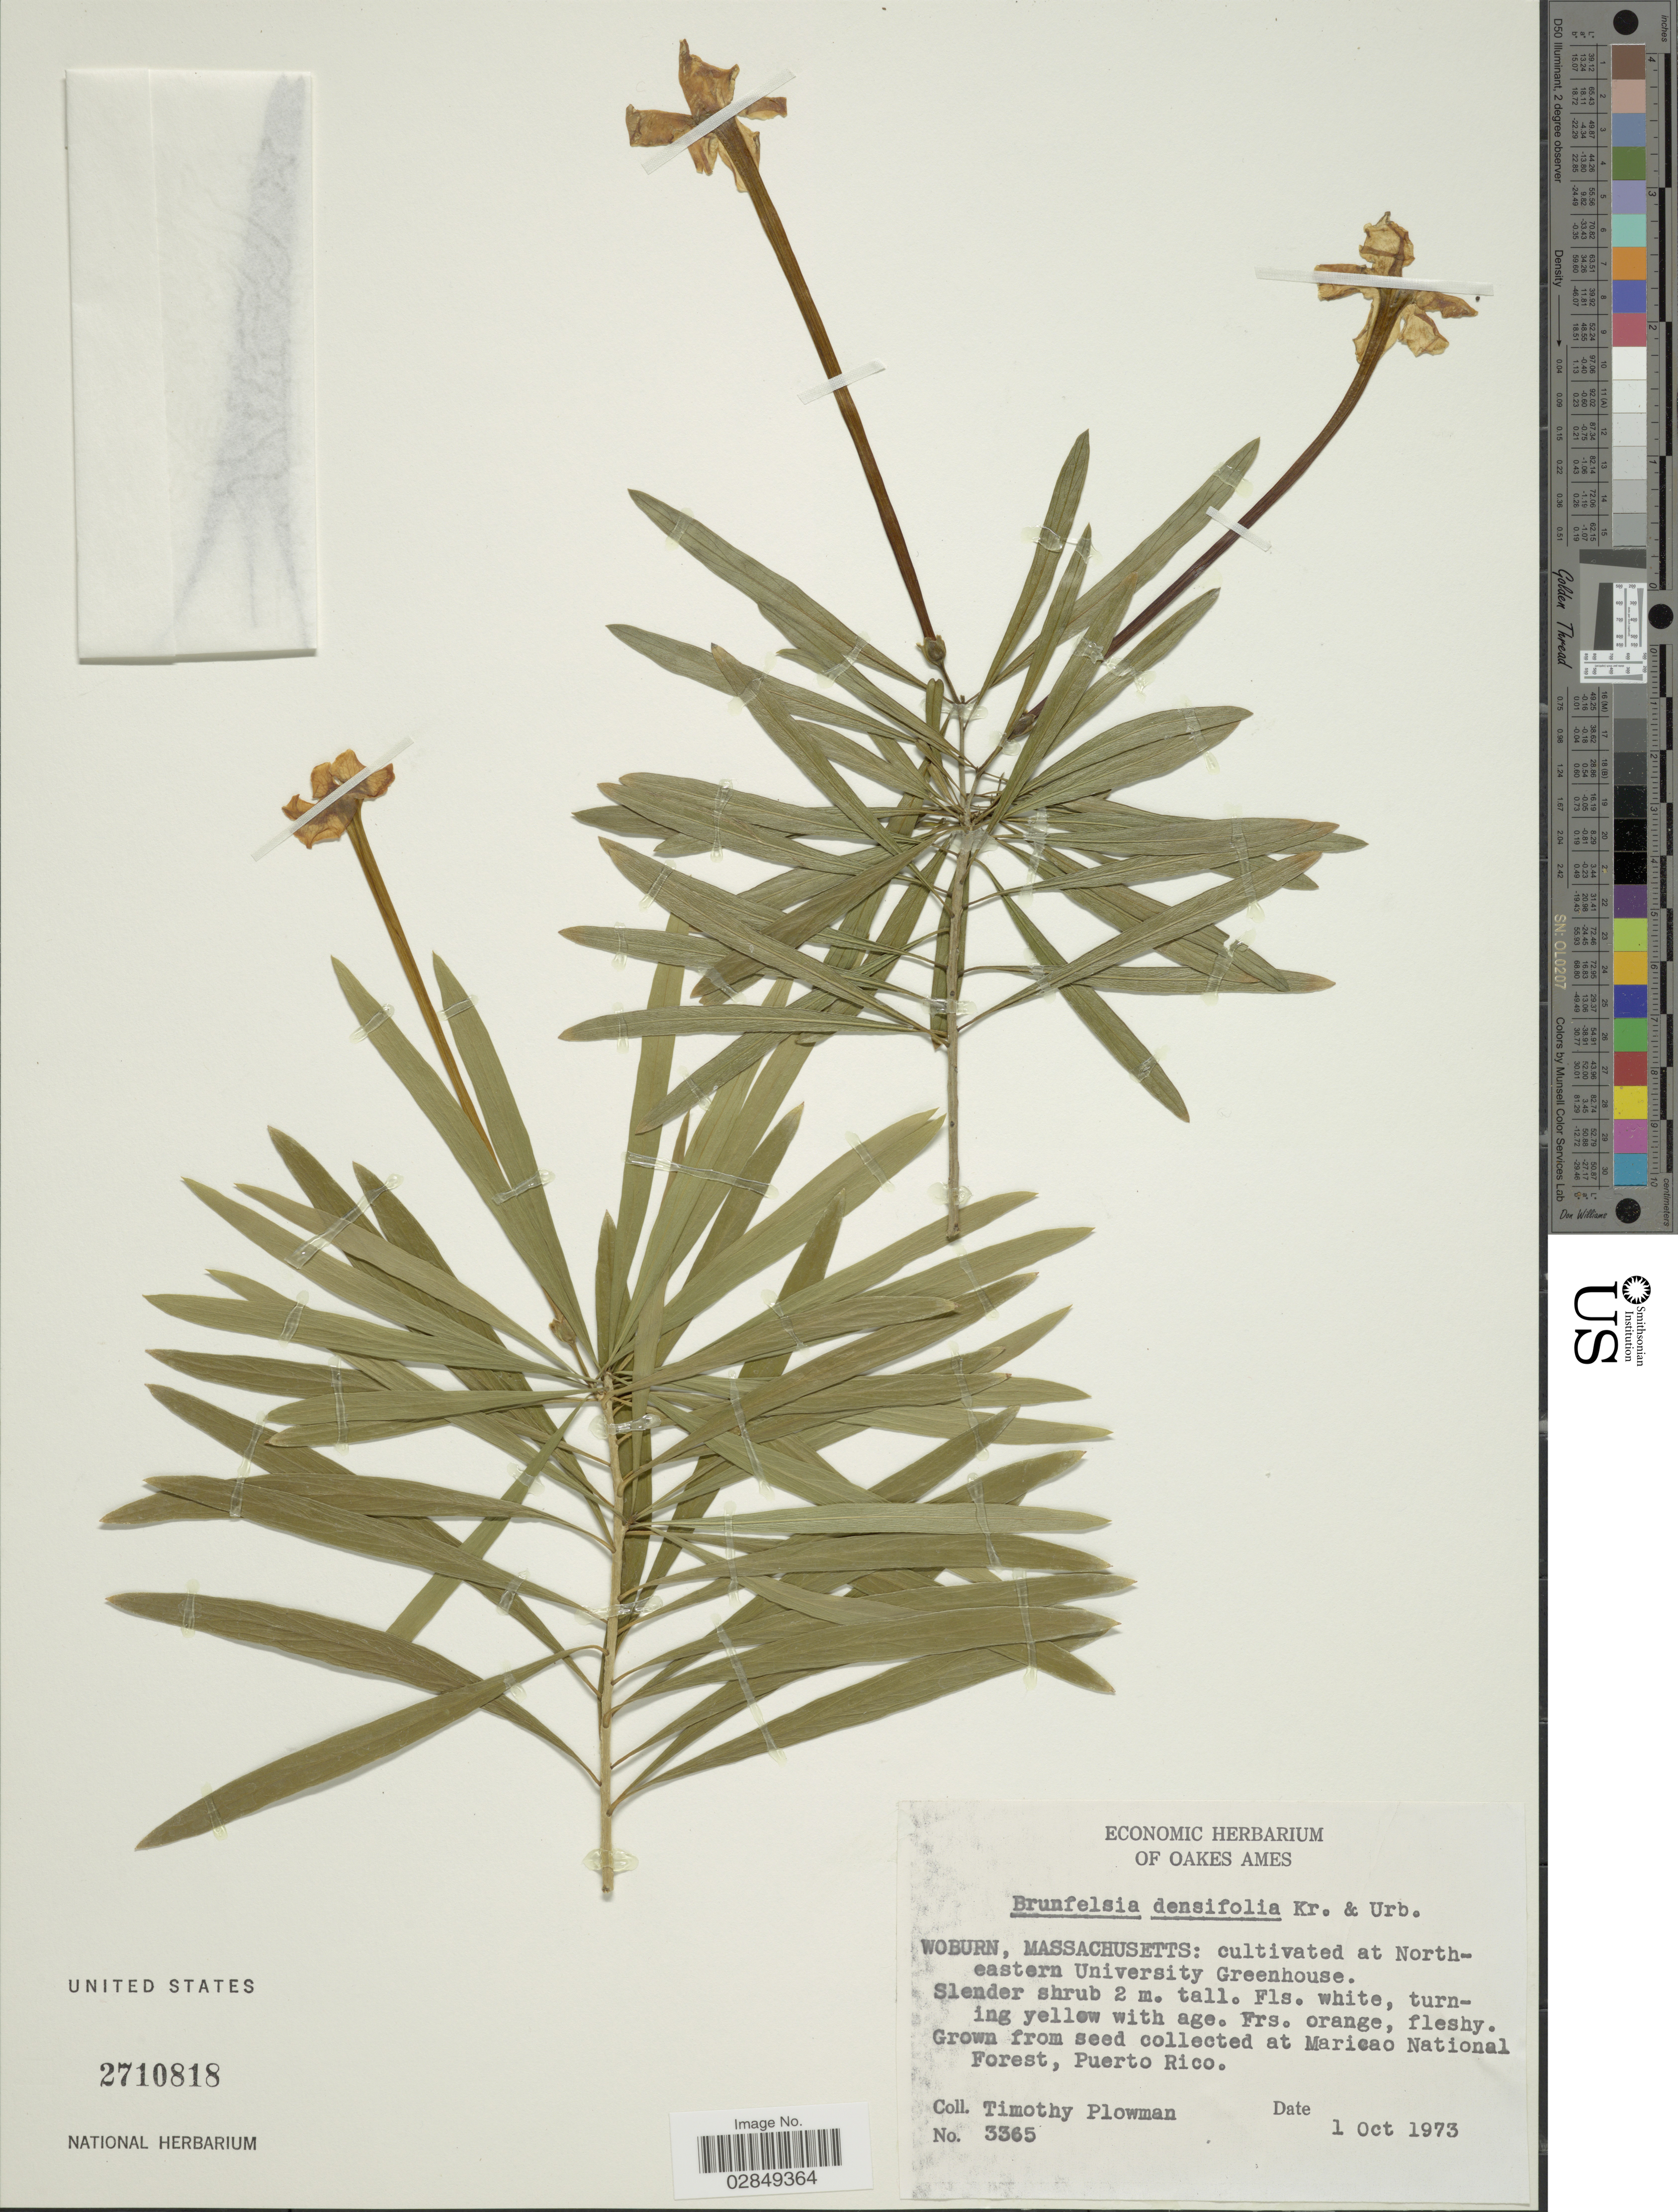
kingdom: Plantae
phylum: Tracheophyta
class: Magnoliopsida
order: Solanales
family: Solanaceae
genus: Brunfelsia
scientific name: Brunfelsia densifolia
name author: Krug & Urb.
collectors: T. Plowman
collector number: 3365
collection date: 1973-10-01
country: United States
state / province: Massachusetts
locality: Woburn, Massachusetts: cultivated at North-eastern University Greenhouse.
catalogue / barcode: US 2710818